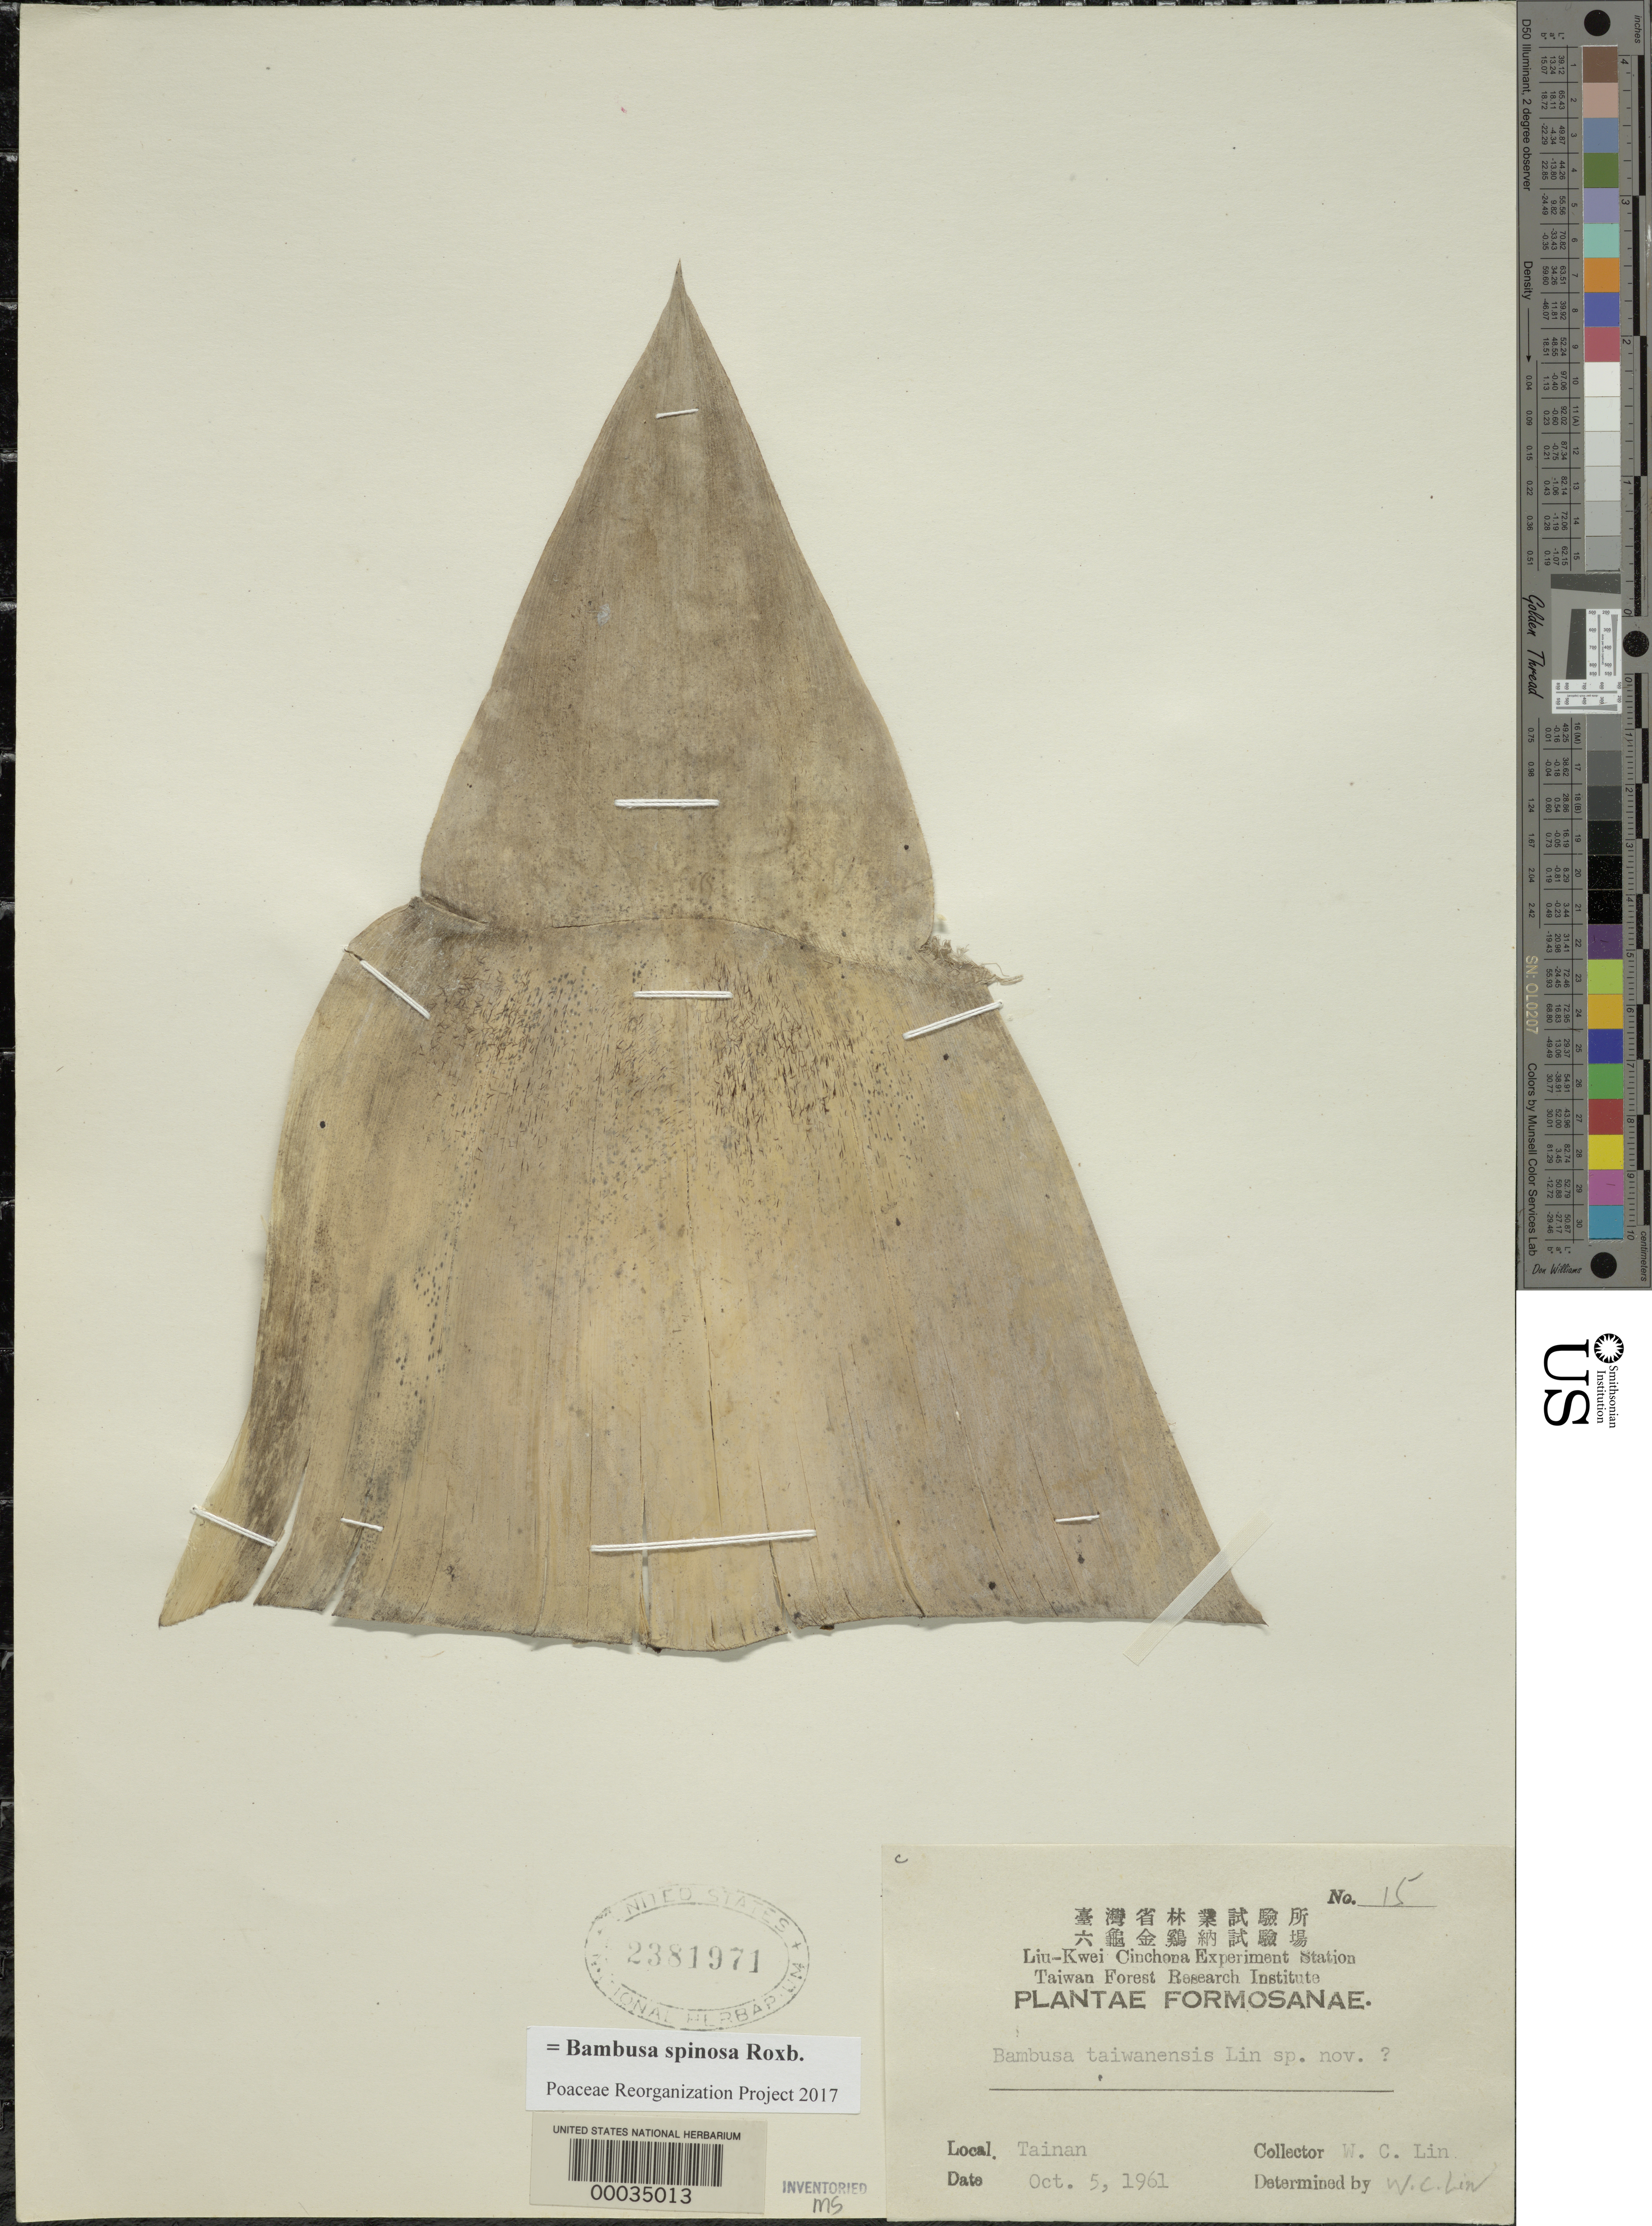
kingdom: Plantae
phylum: Tracheophyta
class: Liliopsida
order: Poales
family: Poaceae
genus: Bambusa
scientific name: Bambusa spinosa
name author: Roxb.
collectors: W. Lin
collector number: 15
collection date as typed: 05 Oct 1961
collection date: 1961-10-05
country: Taiwan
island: Taiwan [Formosa]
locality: Tainan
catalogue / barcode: US 2381971